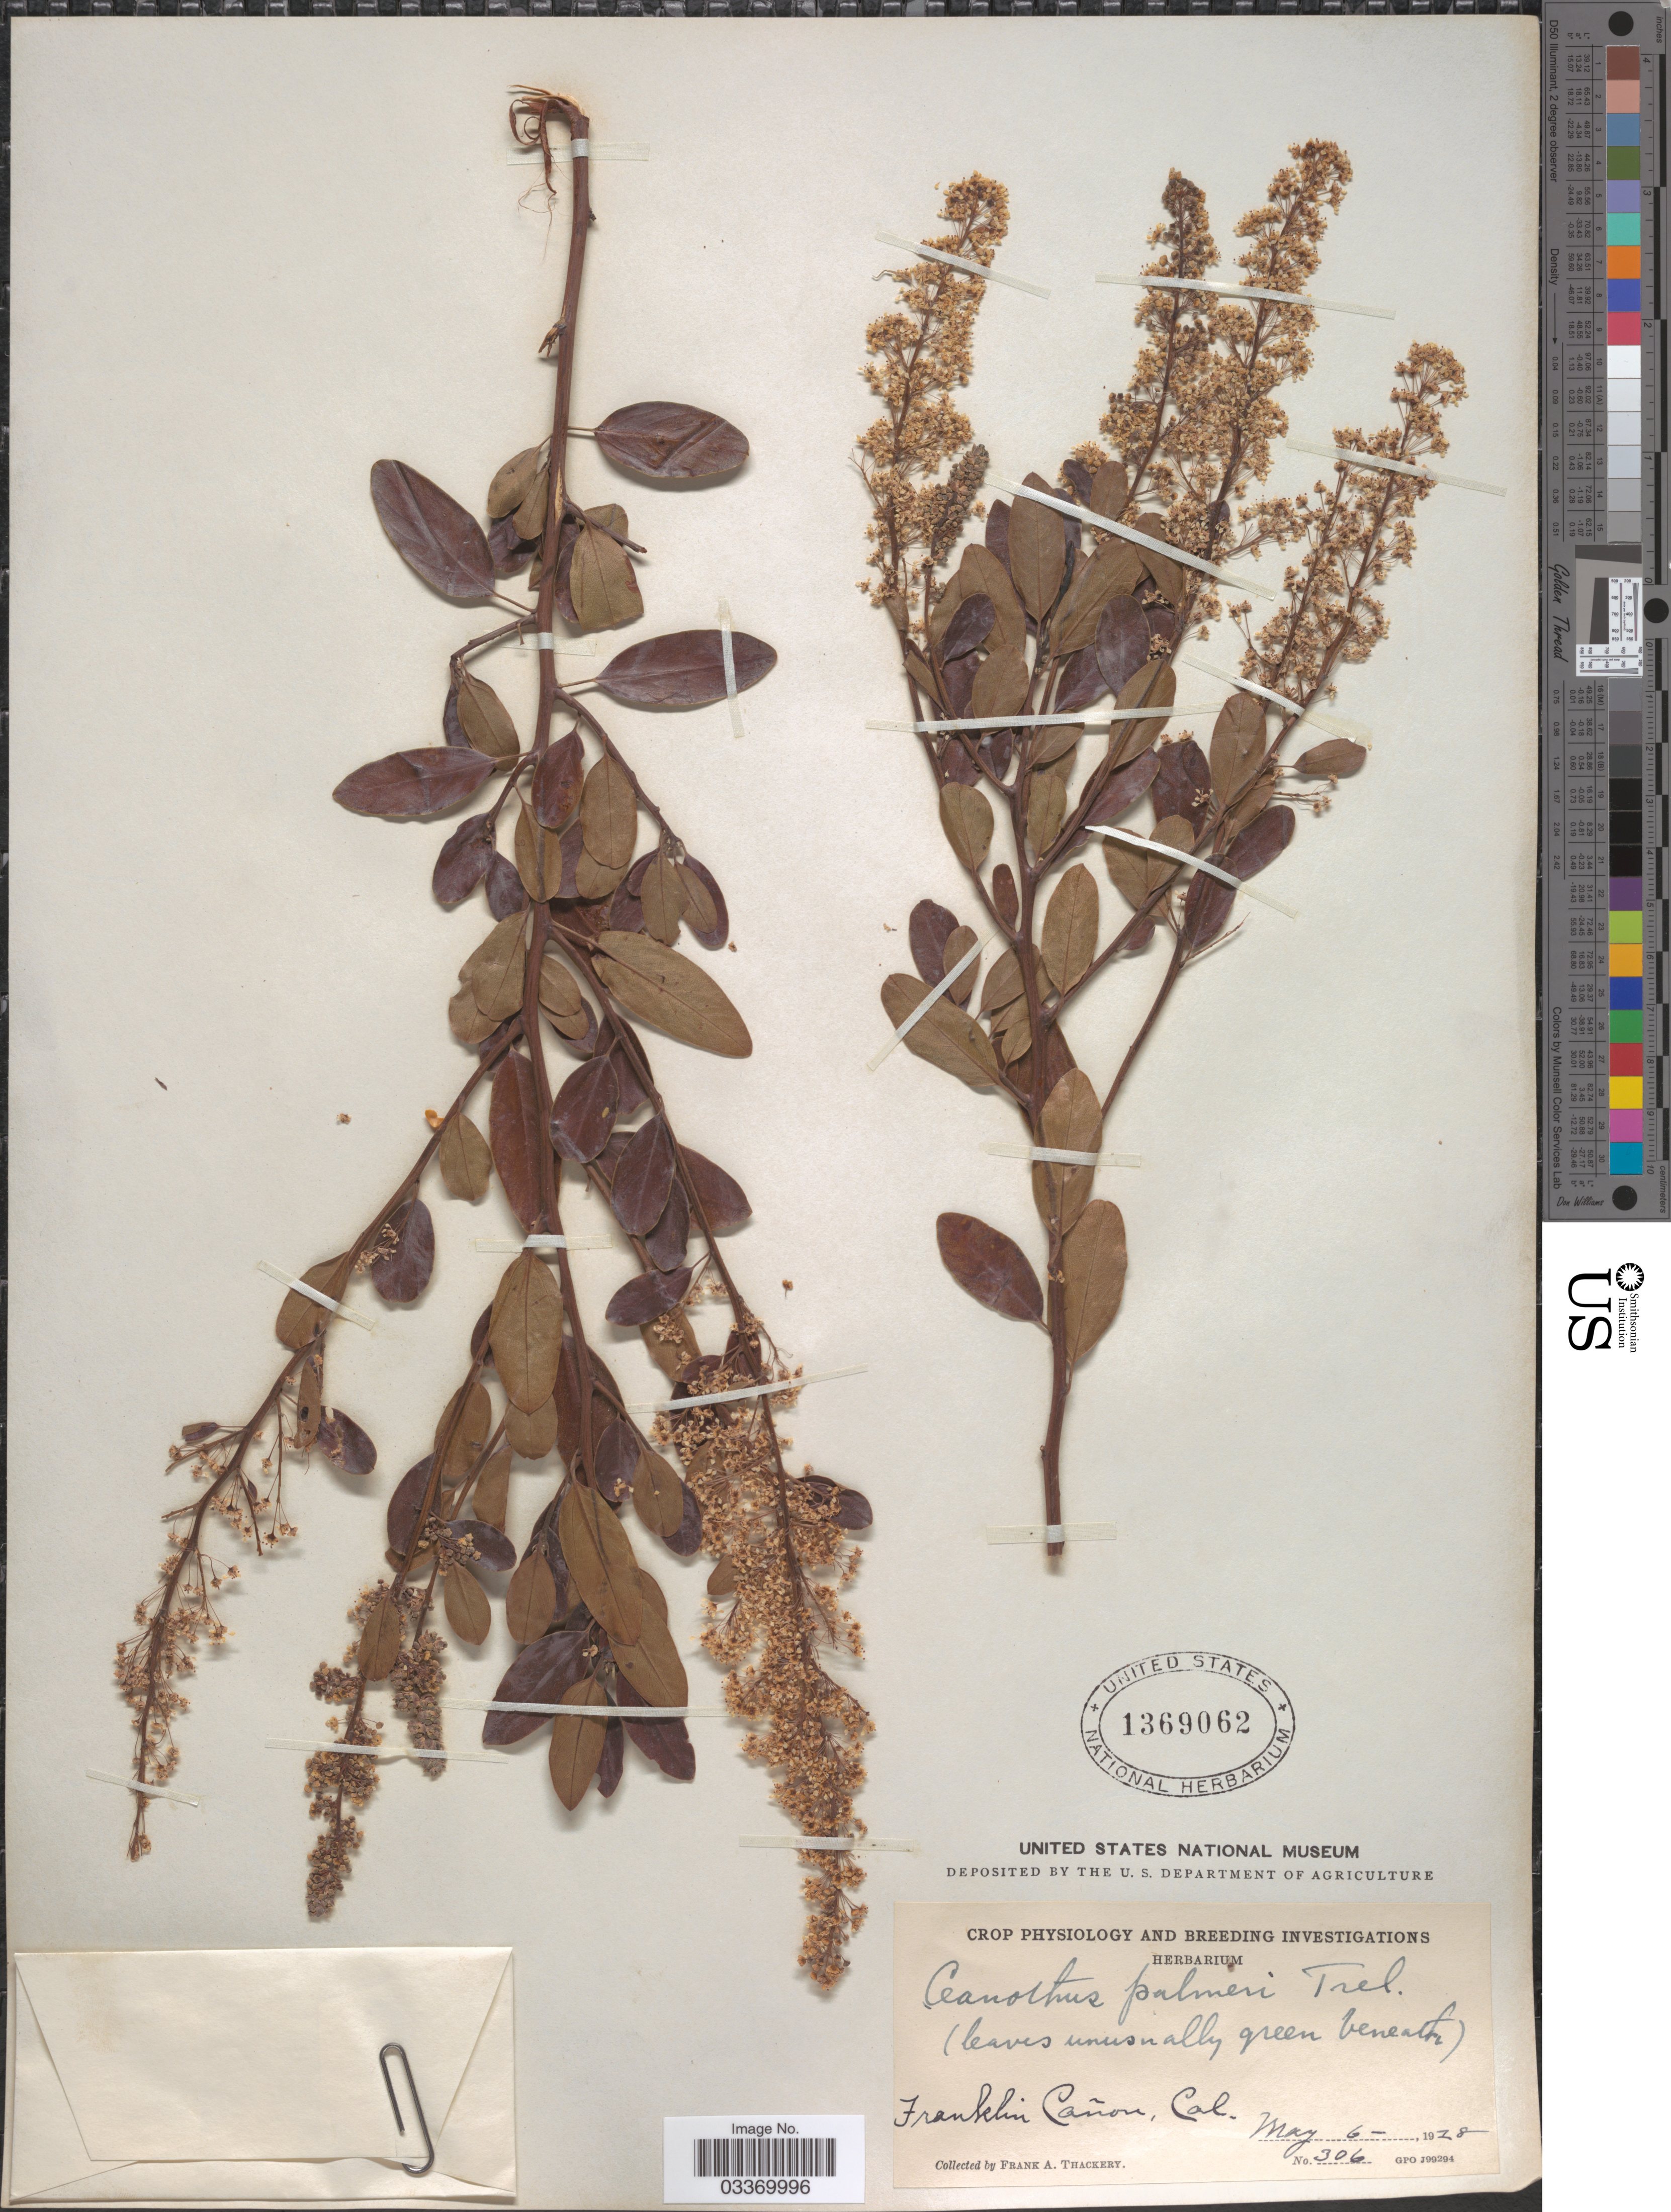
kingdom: Plantae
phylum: Tracheophyta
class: Magnoliopsida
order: Rosales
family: Rhamnaceae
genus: Ceanothus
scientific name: Ceanothus palmeri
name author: Trel.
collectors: F. Thackery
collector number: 306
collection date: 1918-05-06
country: United States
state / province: California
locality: Franklin Cañon.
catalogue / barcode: US 1369062